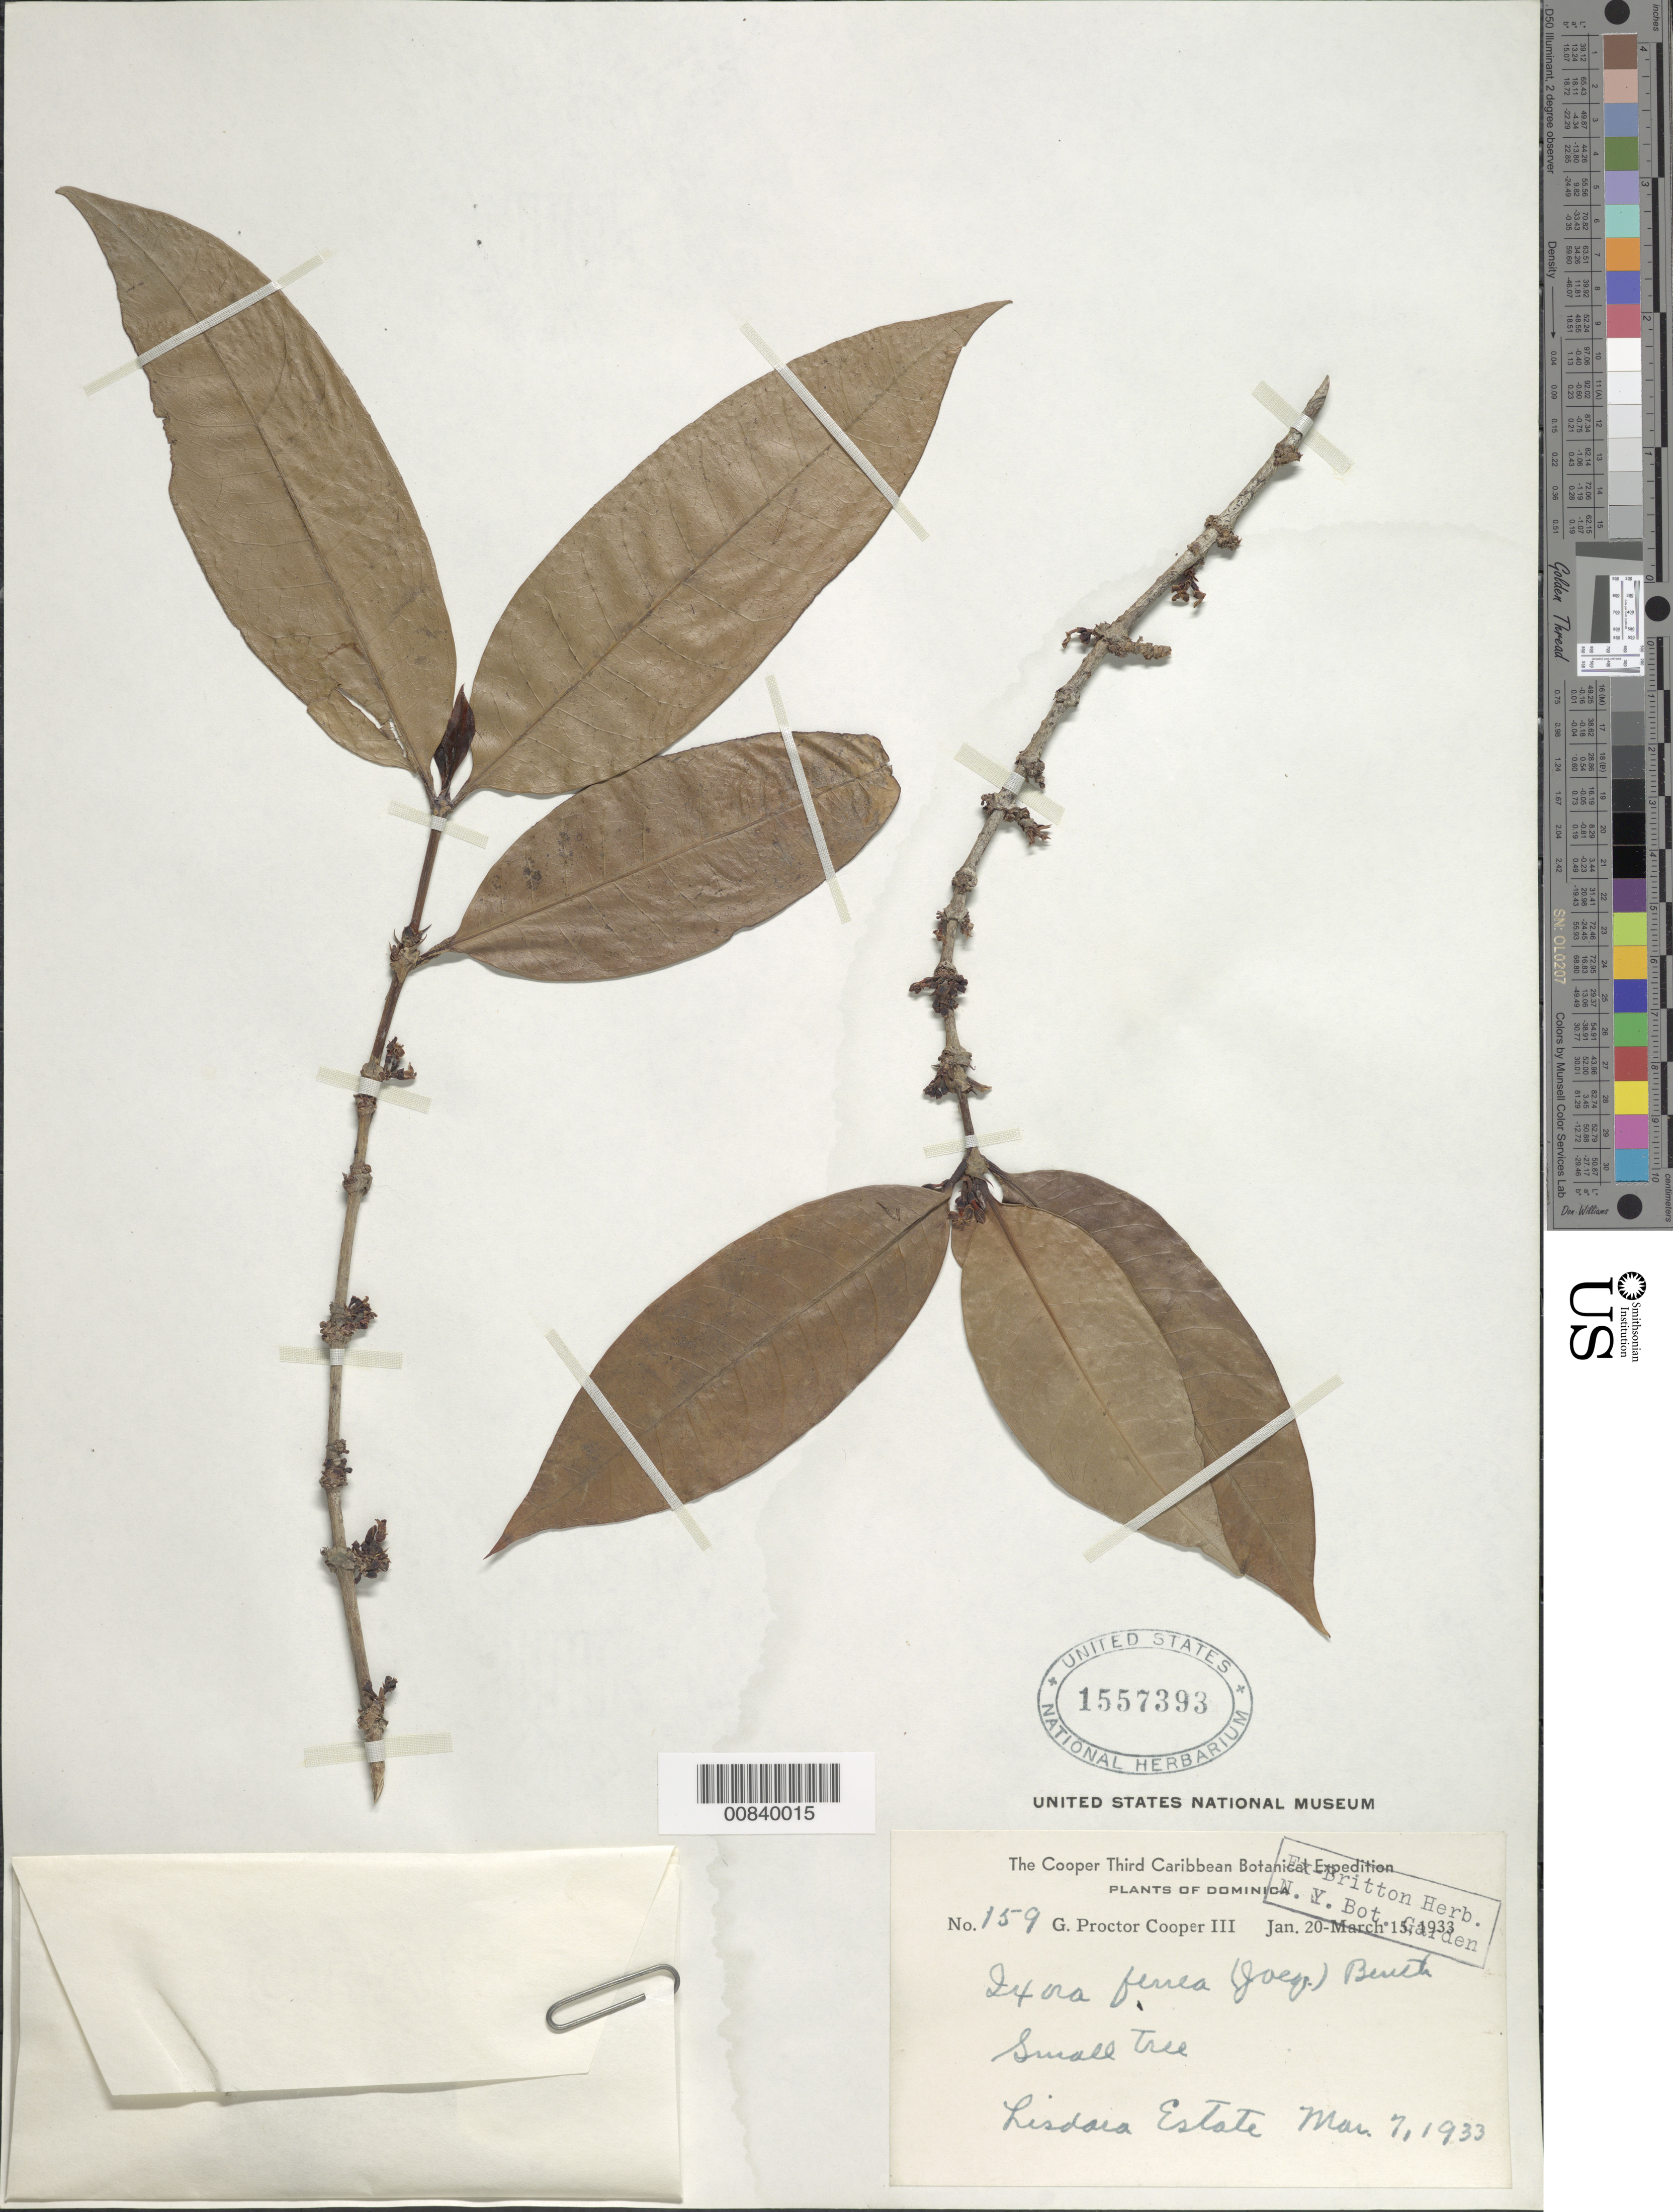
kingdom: Plantae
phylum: Tracheophyta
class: Magnoliopsida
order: Gentianales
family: Rubiaceae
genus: Ixora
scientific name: Ixora ferrea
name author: (Jacq.) Benth.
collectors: G. Cooper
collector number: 159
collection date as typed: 07 Mar 1933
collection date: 1933-03-07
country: Dominica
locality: Lisdaia Estate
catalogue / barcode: US 1557393